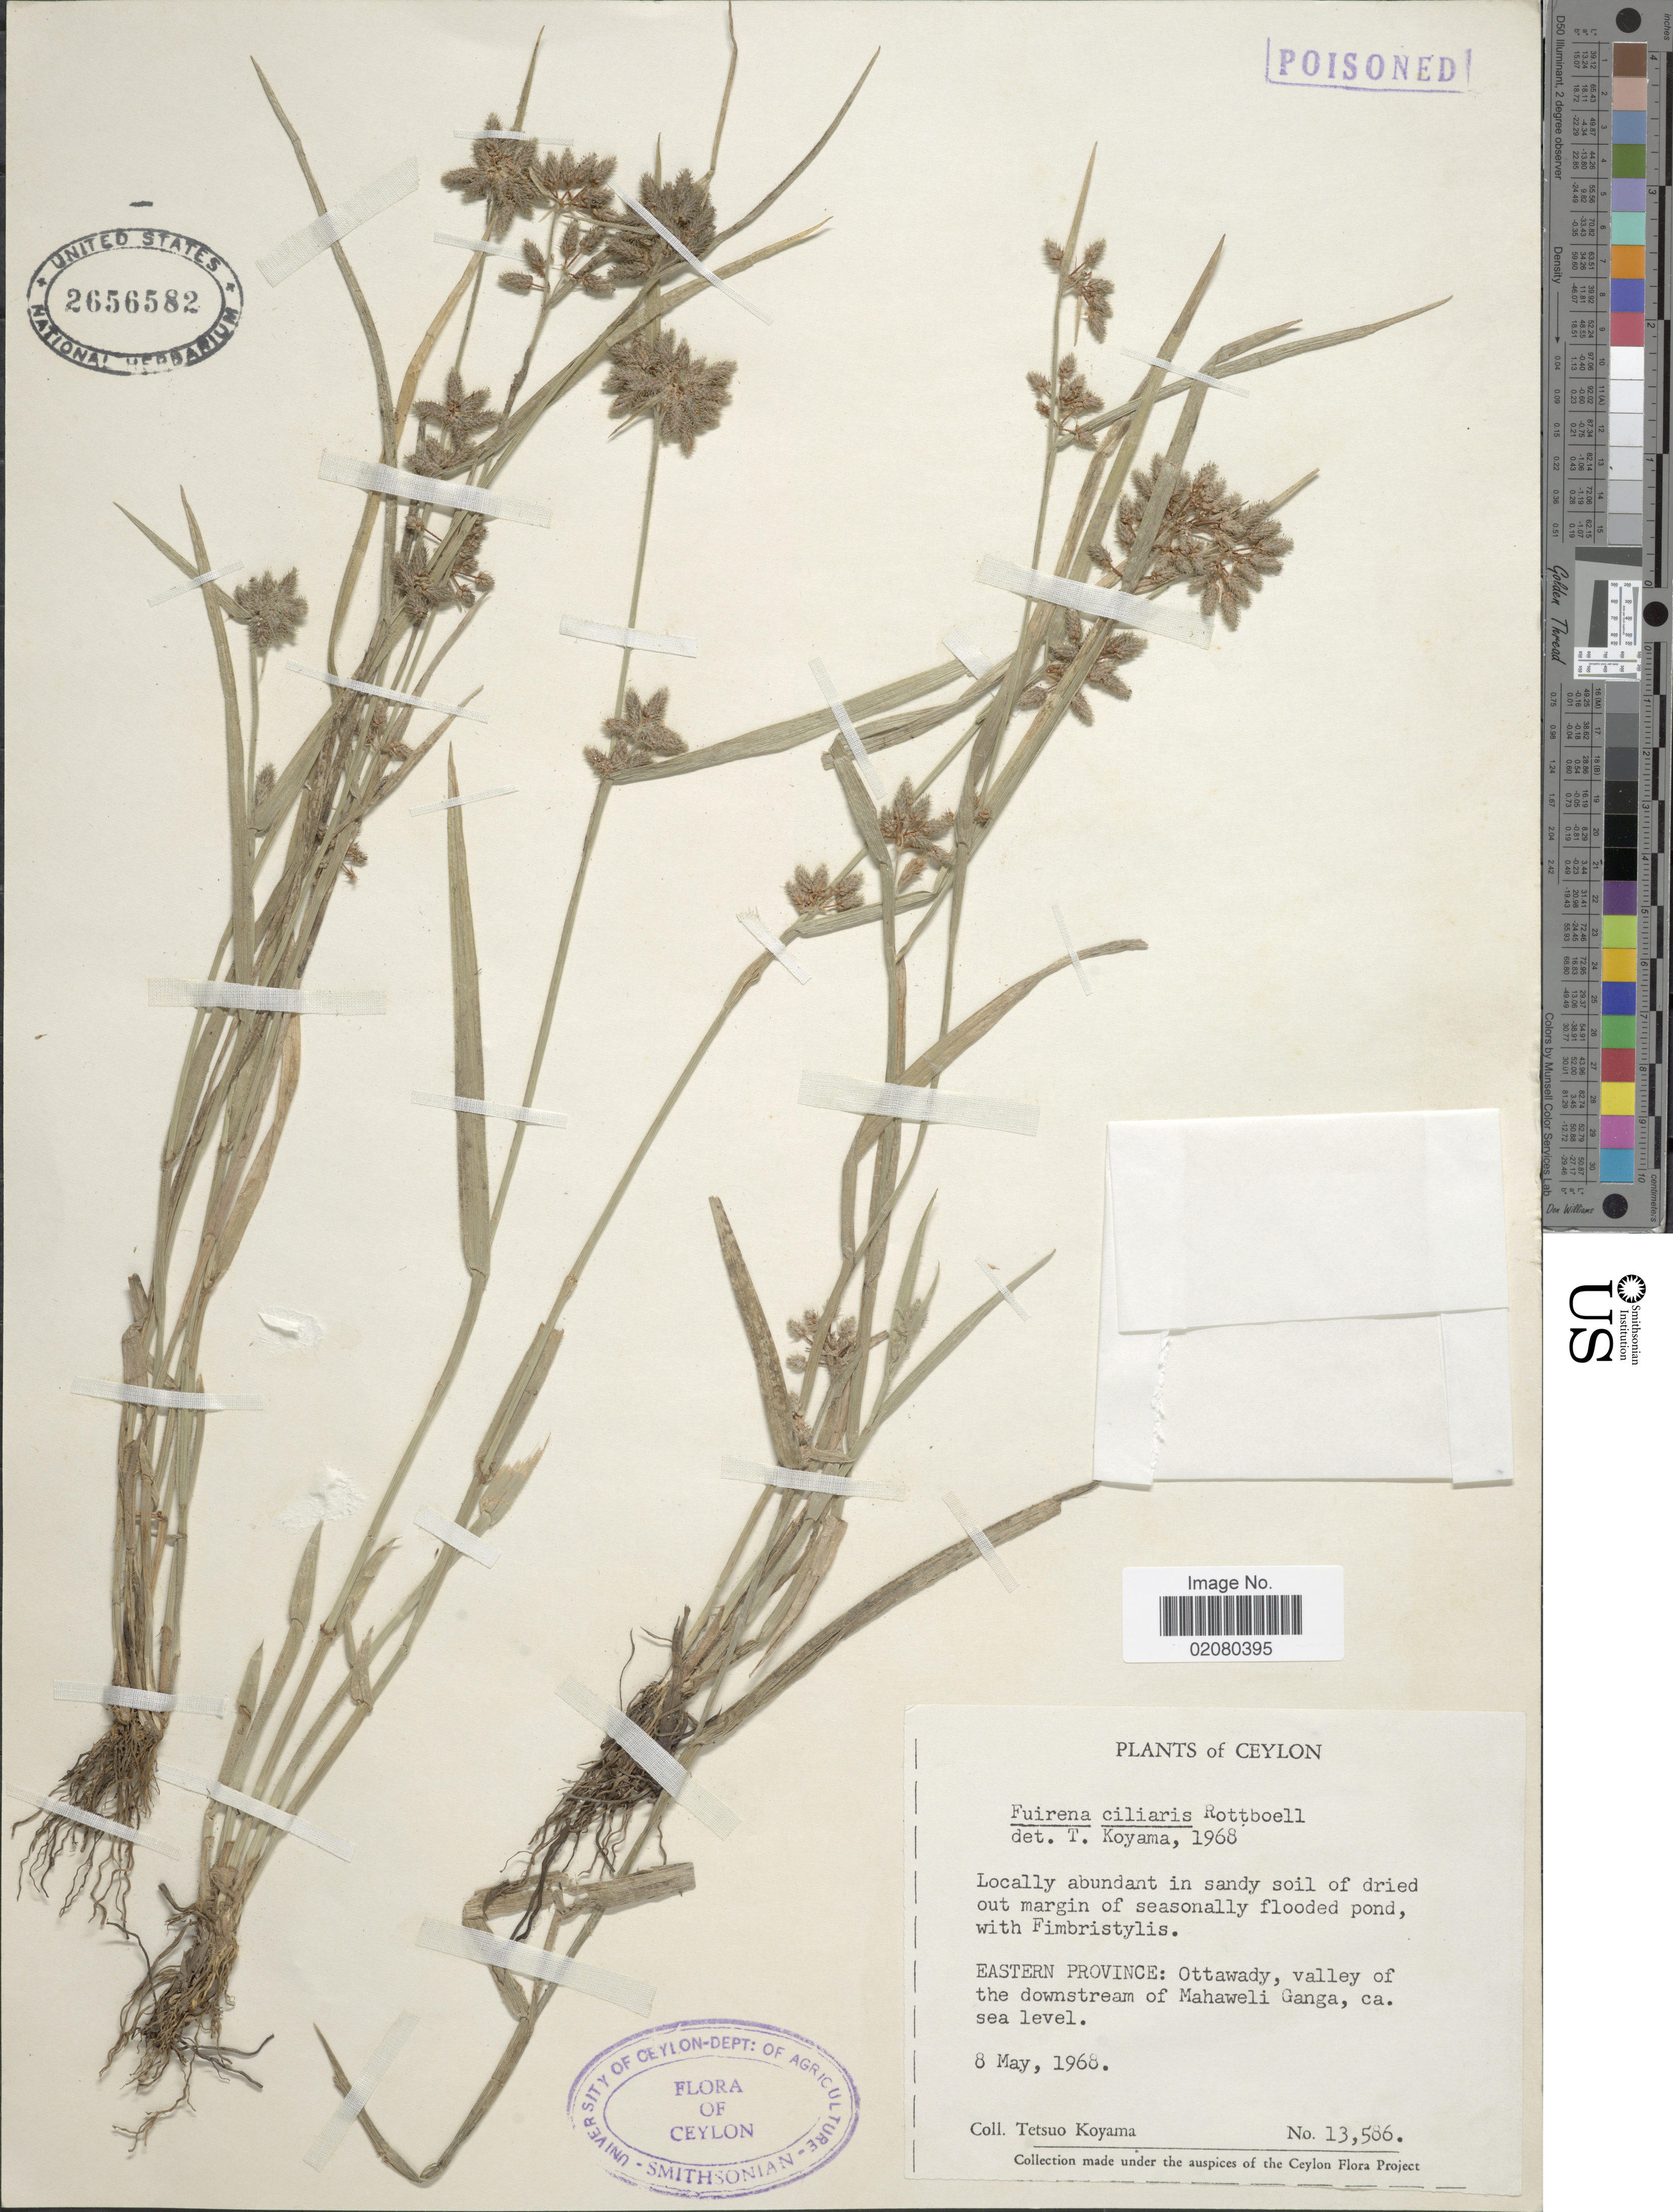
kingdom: Plantae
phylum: Tracheophyta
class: Liliopsida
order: Poales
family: Cyperaceae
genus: Fuirena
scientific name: Fuirena ciliaris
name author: (L.) Roxb.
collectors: T. Koyama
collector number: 13586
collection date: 1968-05-08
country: Sri Lanka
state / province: Eastern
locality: Eastern Province: Ottawady, valley of the downstream of Mahaweli Ganga, Ceylon.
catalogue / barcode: US 2656582